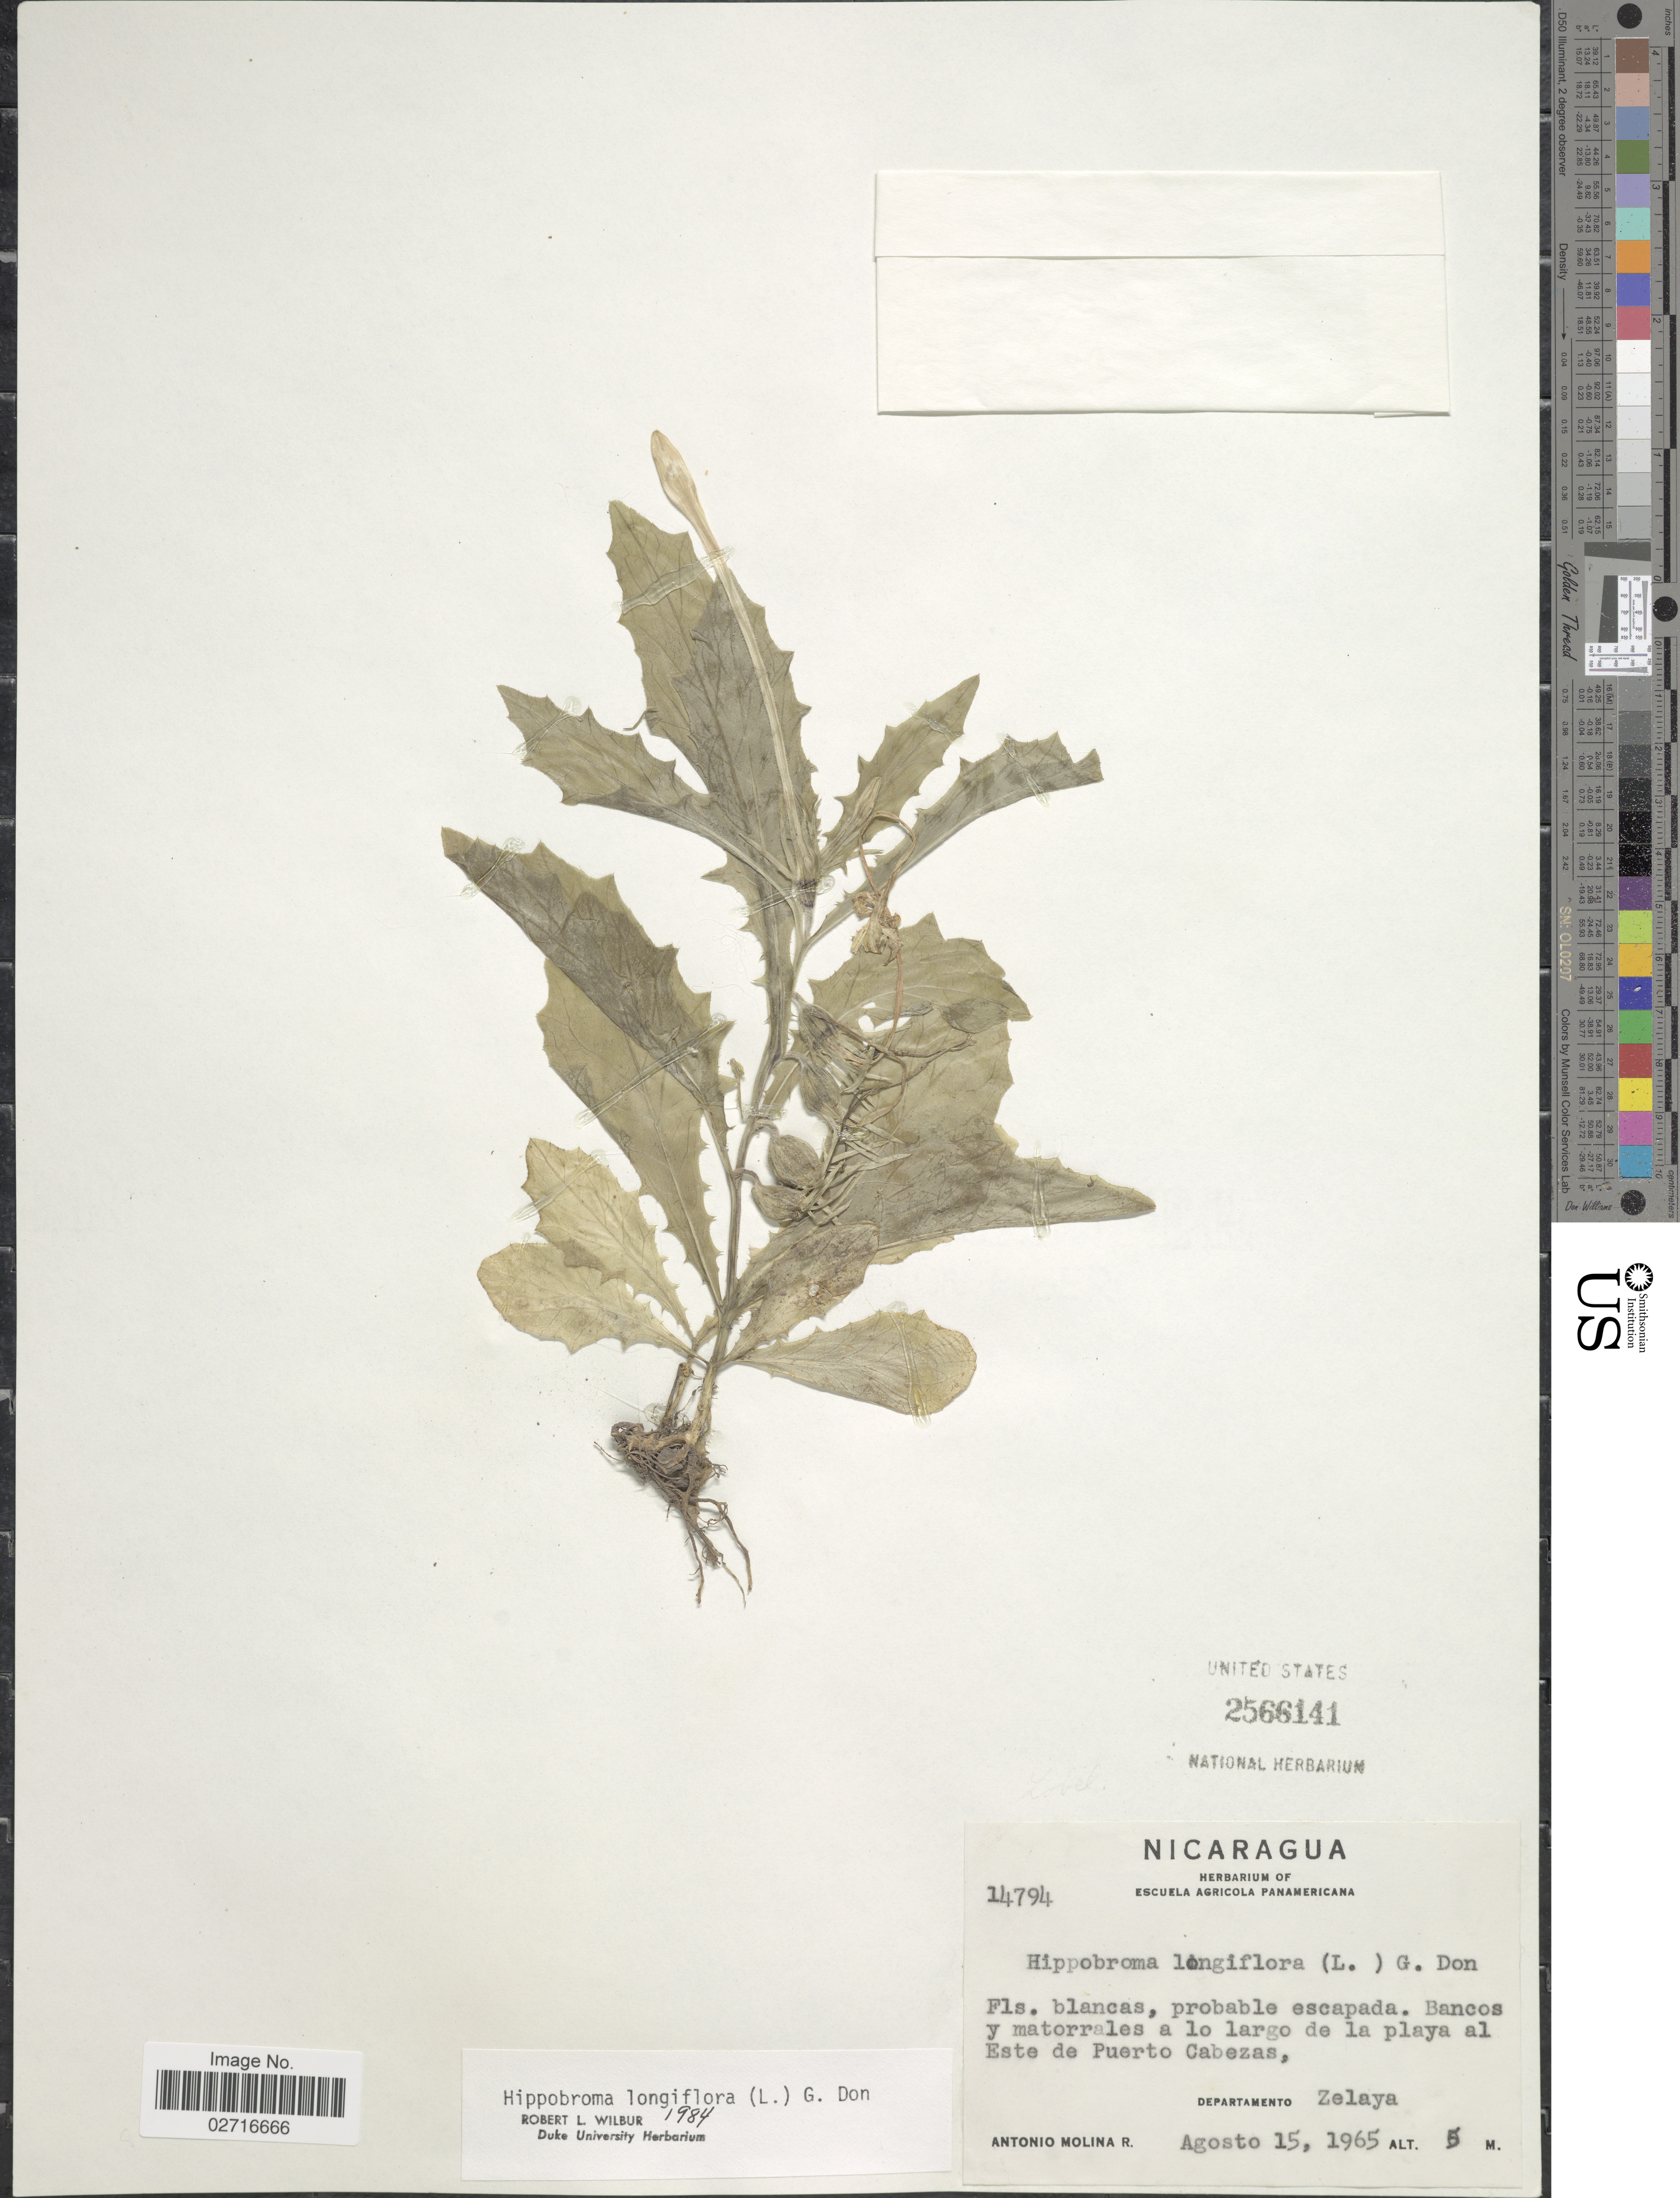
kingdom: Plantae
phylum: Tracheophyta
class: Magnoliopsida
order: Asterales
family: Campanulaceae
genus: Hippobroma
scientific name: Hippobroma longiflora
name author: (L.) G. Don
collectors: A. Molina R.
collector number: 14794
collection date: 1965-08-15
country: Nicaragua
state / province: Atlantico Norte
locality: Bancos y matorrales a lo largo de la playa al Este de Puerto Cabezas, Departamento Zelaya.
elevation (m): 5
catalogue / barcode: US 2566141